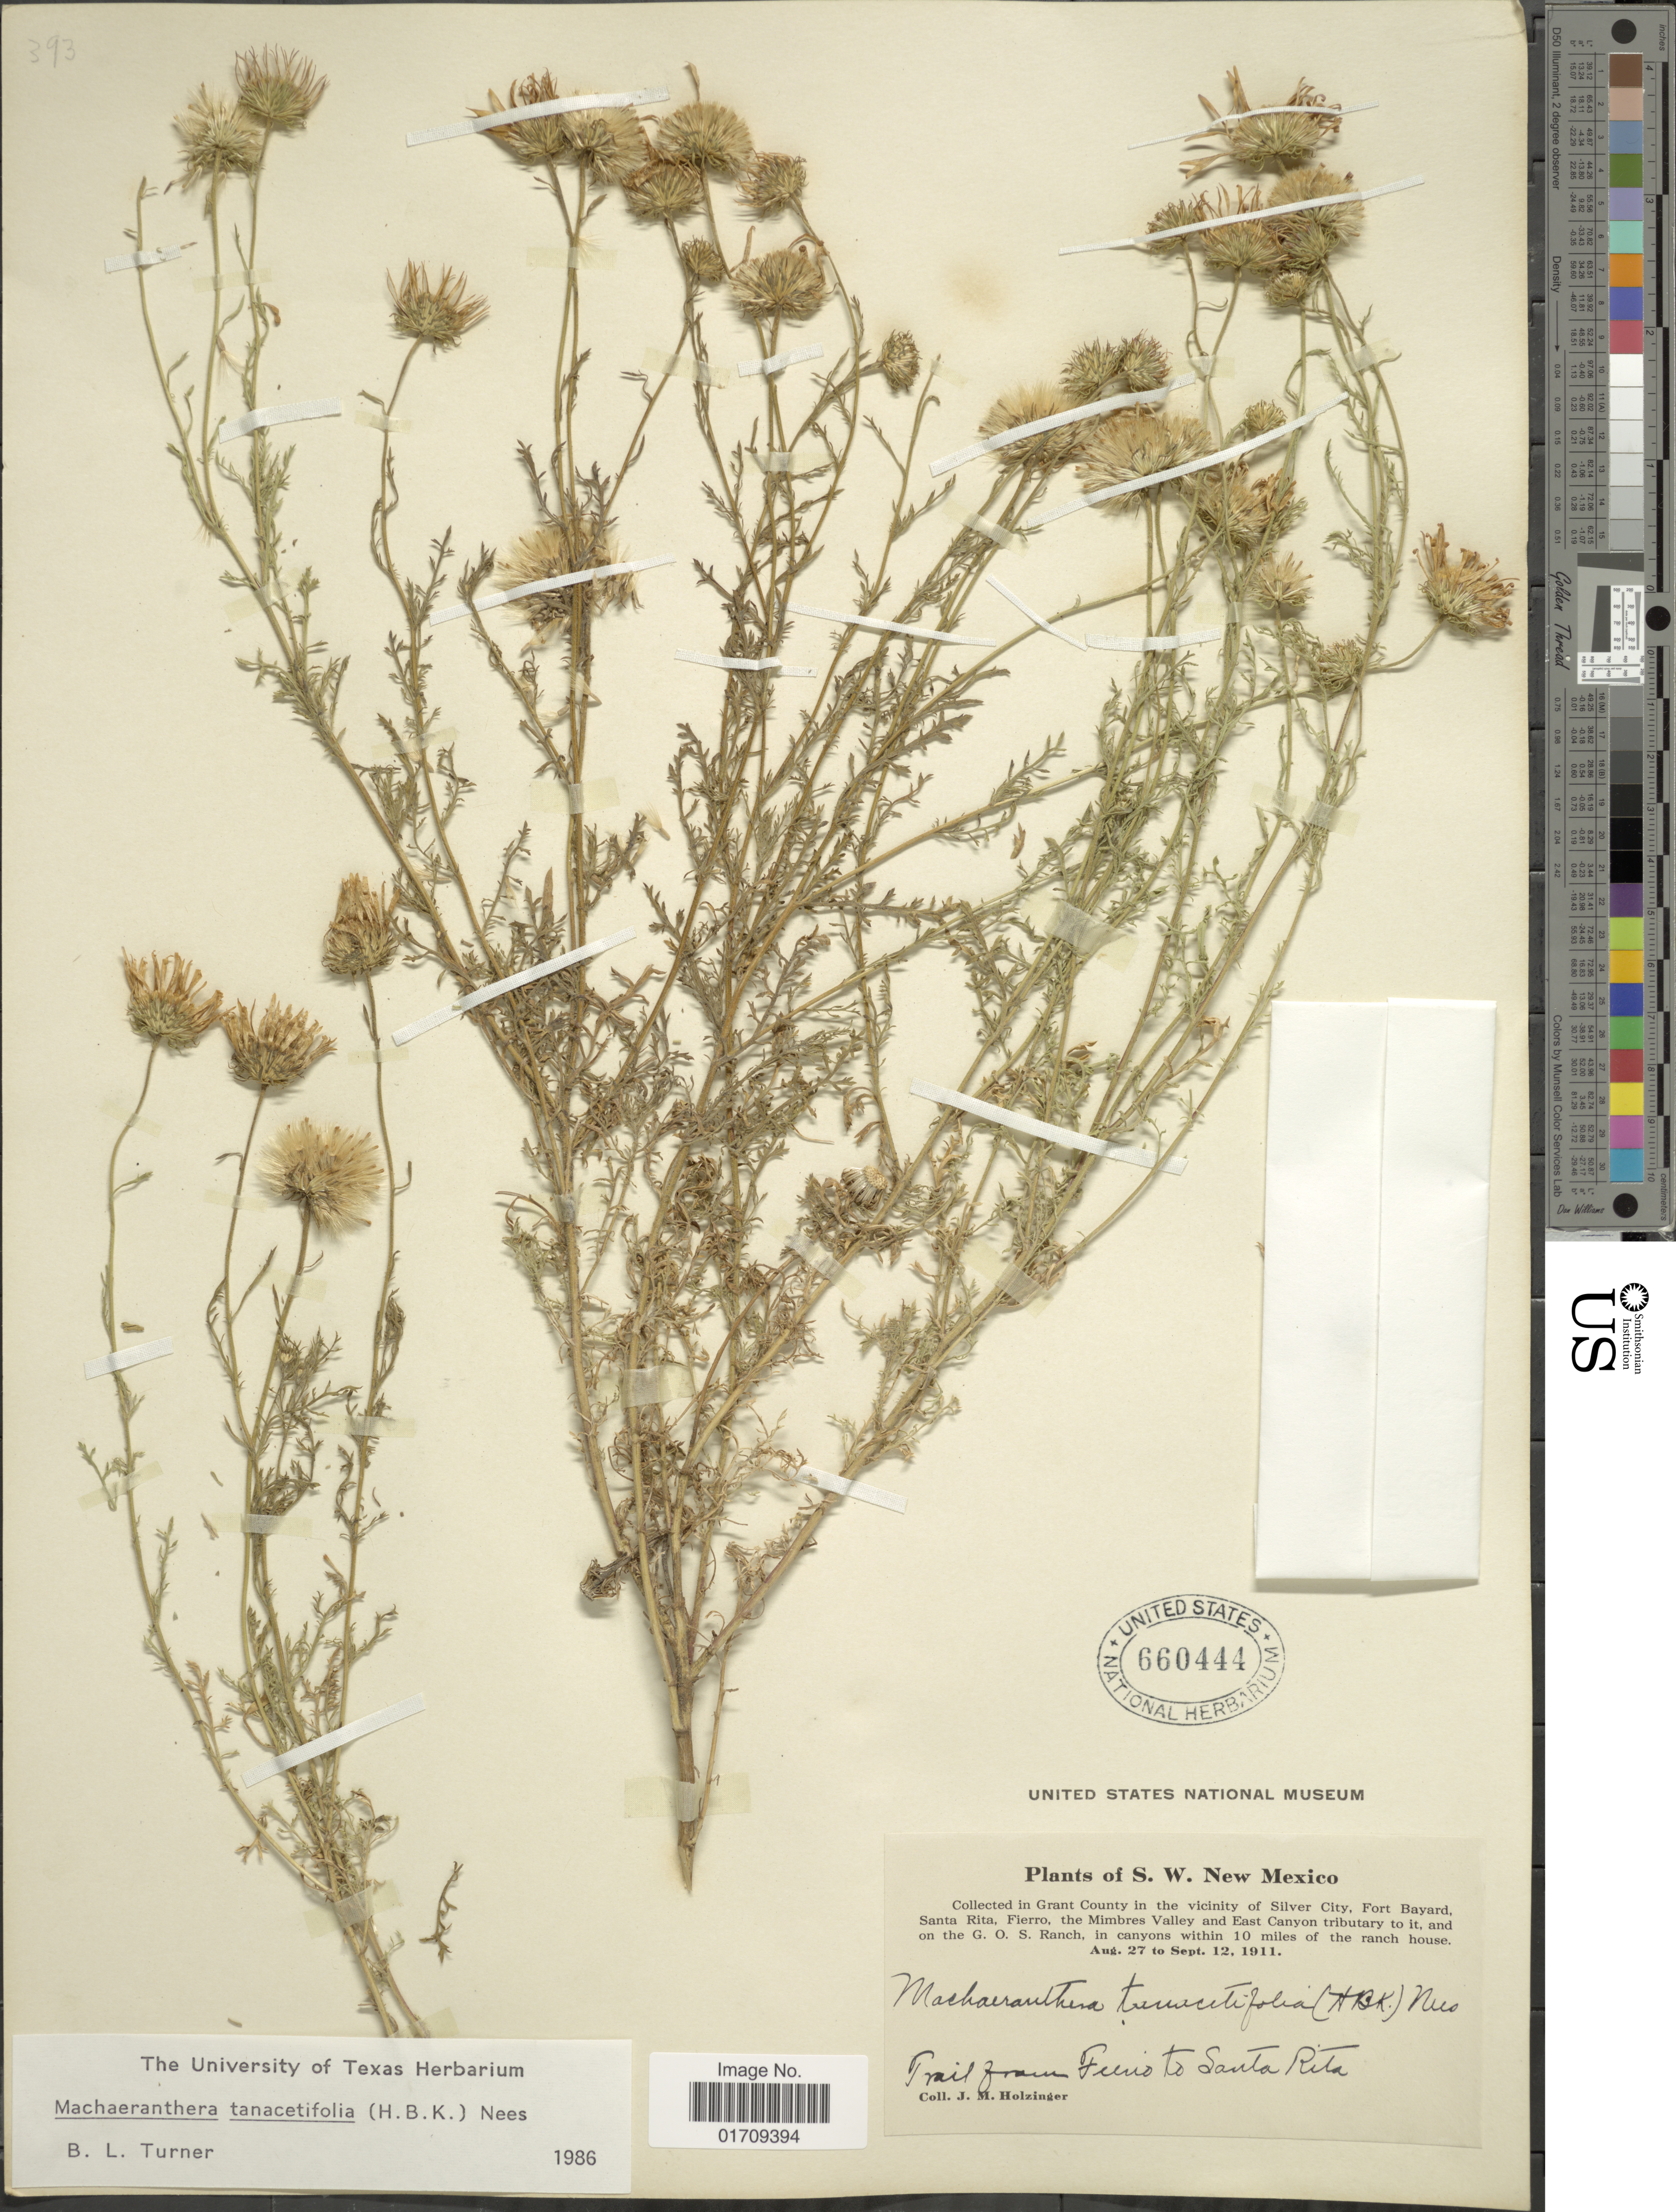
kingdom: Plantae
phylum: Tracheophyta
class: Magnoliopsida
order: Asterales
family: Asteraceae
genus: Machaeranthera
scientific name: Machaeranthera tanacetifolia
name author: (Kunth) Nees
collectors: J. M. Holzinger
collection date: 1911-08-27/1911-09-12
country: United States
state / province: New Mexico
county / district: Grant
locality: Trail from Fierro to Santa Rita, Grant County (in the vicinity of Silver City, Fort Bayard, Santa Rita, Fierro, the Mimbres Valley and East Canyon, on the G.O.S. Ranch), S.W. New Mexico.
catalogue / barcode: US 660444